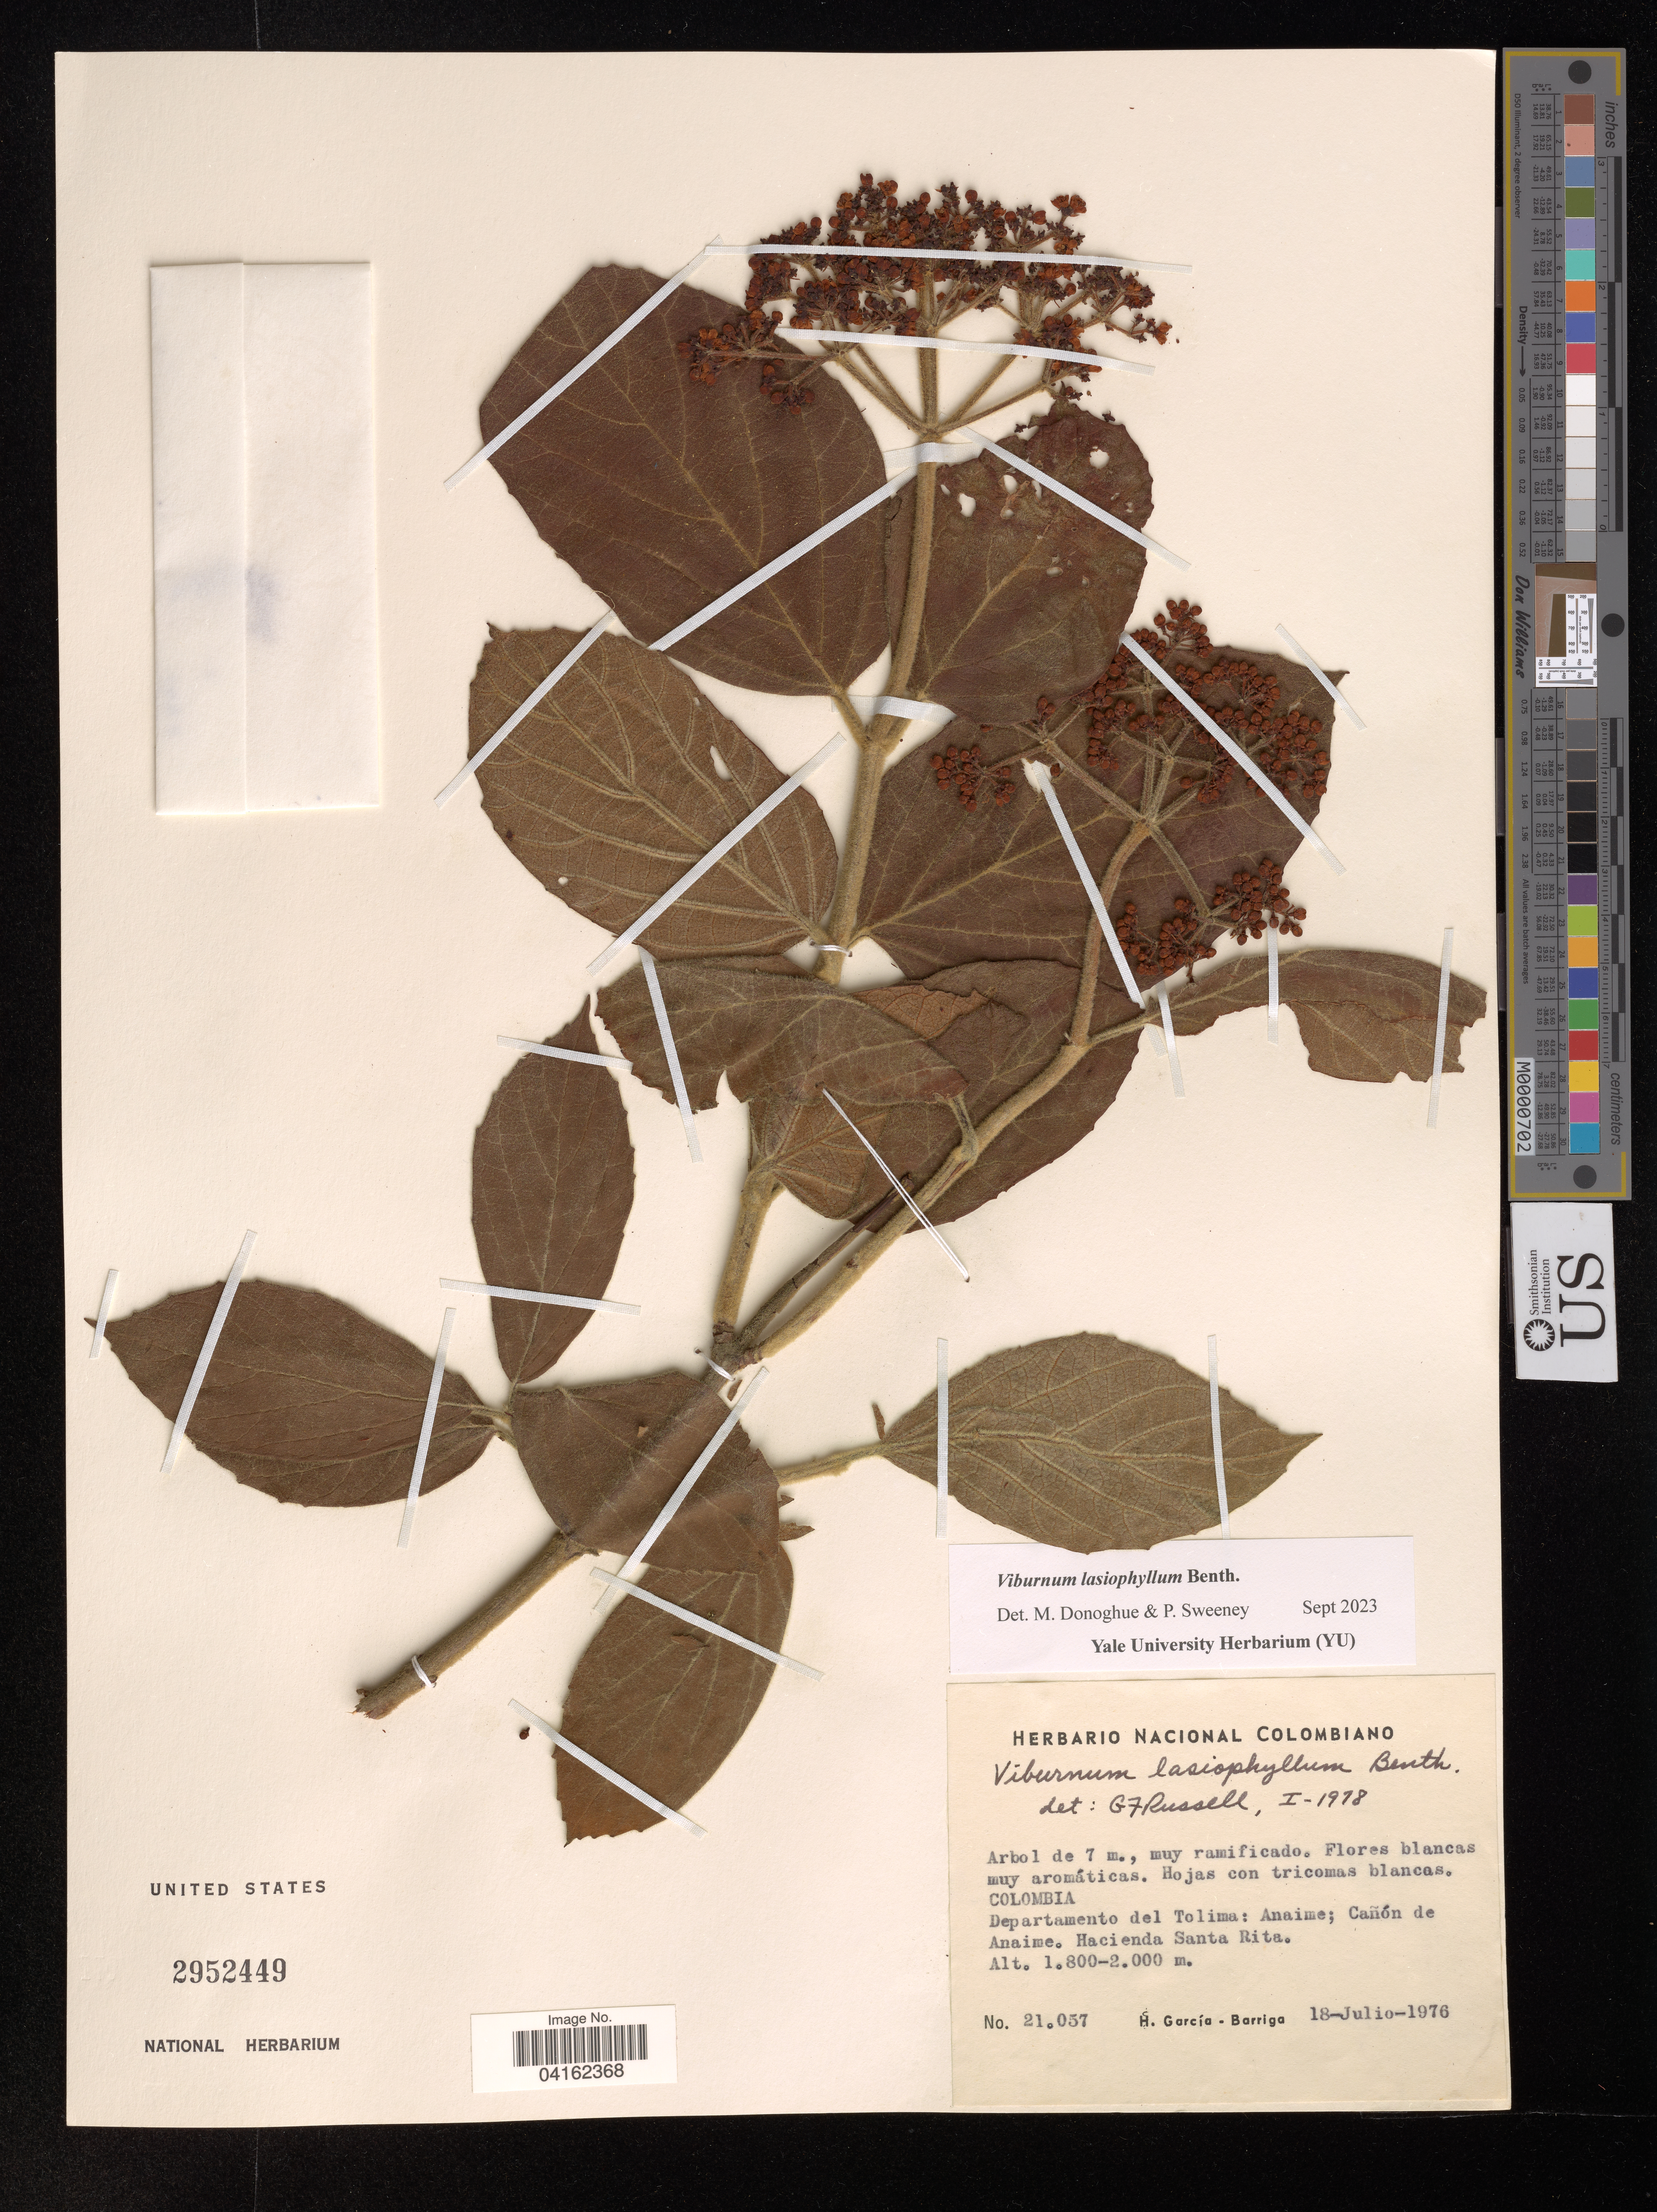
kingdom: Plantae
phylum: Tracheophyta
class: Magnoliopsida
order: Dipsacales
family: Viburnaceae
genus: Viburnum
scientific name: Viburnum lasiophyllum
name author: Benth.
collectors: H. García Barriga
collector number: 21.057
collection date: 1976-07-18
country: Colombia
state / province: Tolima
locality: Anaima; Cañón de Anaime. Hacienda Santa Rita.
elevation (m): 1.8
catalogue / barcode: US 2952449